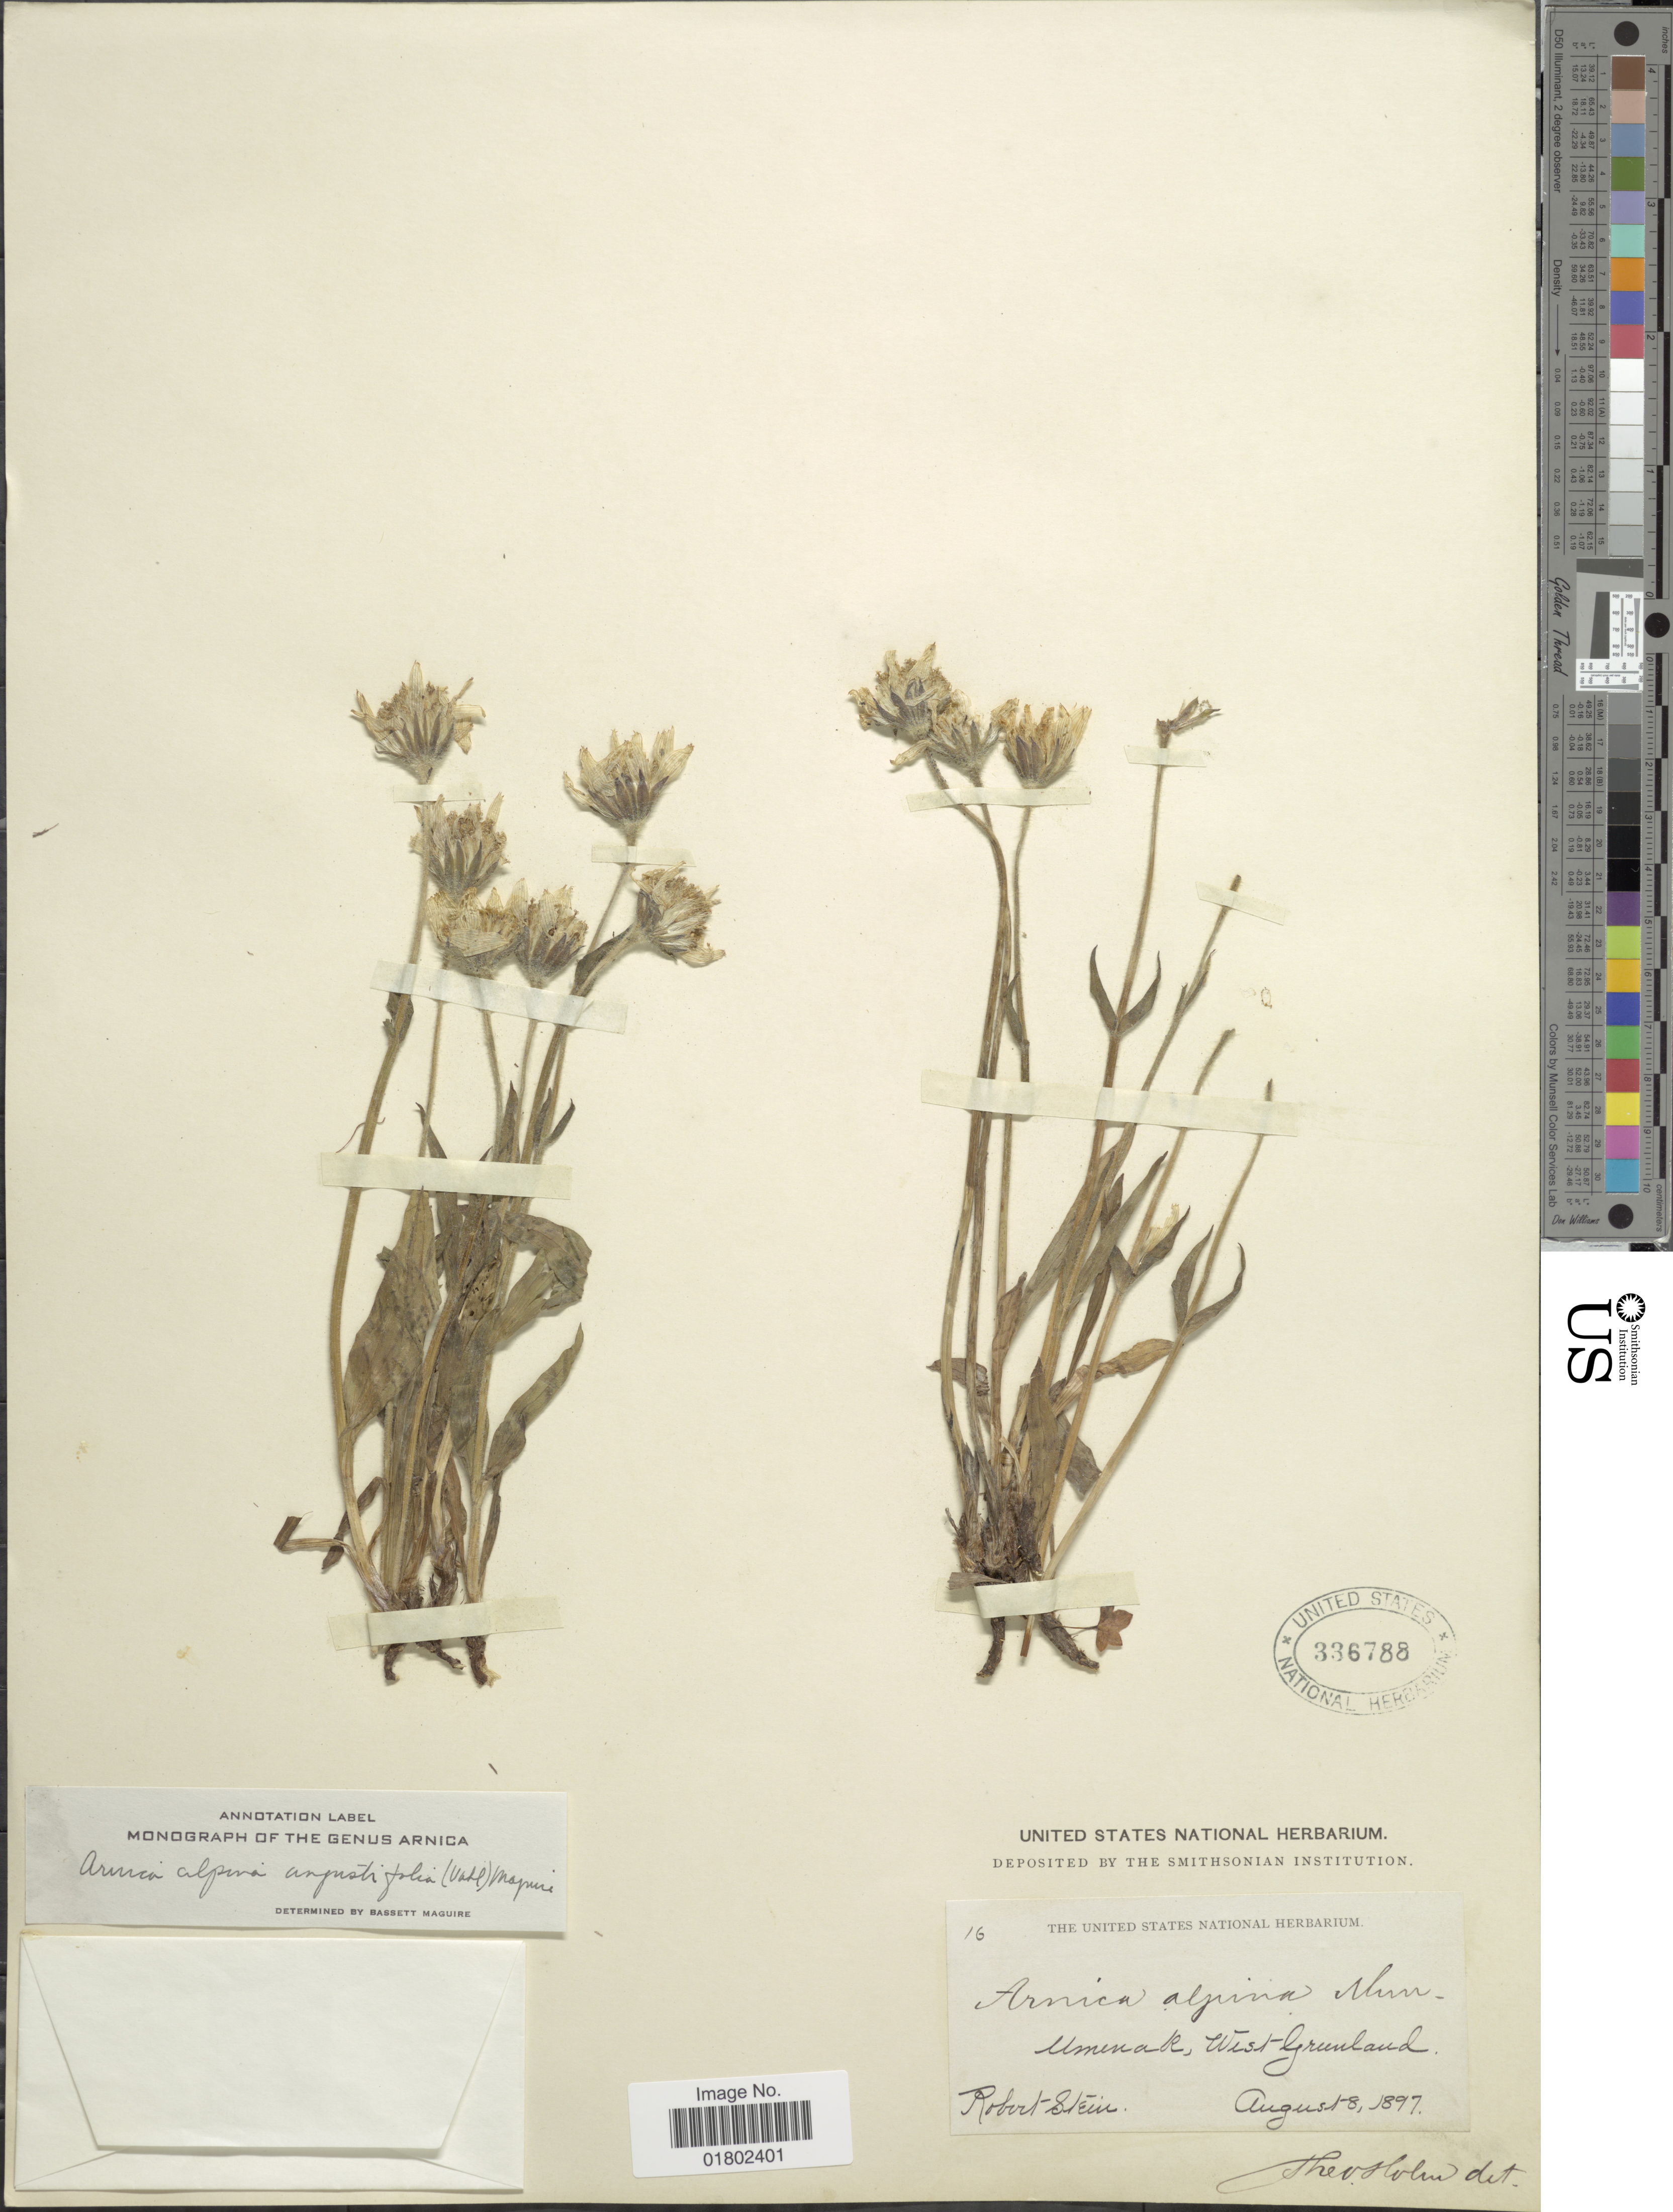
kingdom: Plantae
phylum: Tracheophyta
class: Magnoliopsida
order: Asterales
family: Asteraceae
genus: Arnica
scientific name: Arnica alpina var. angustifolia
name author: (Vahl) Maguire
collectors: R. Stein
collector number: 16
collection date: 1897-08-08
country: Greenland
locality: Umenak, West Greenland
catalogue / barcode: US 336788